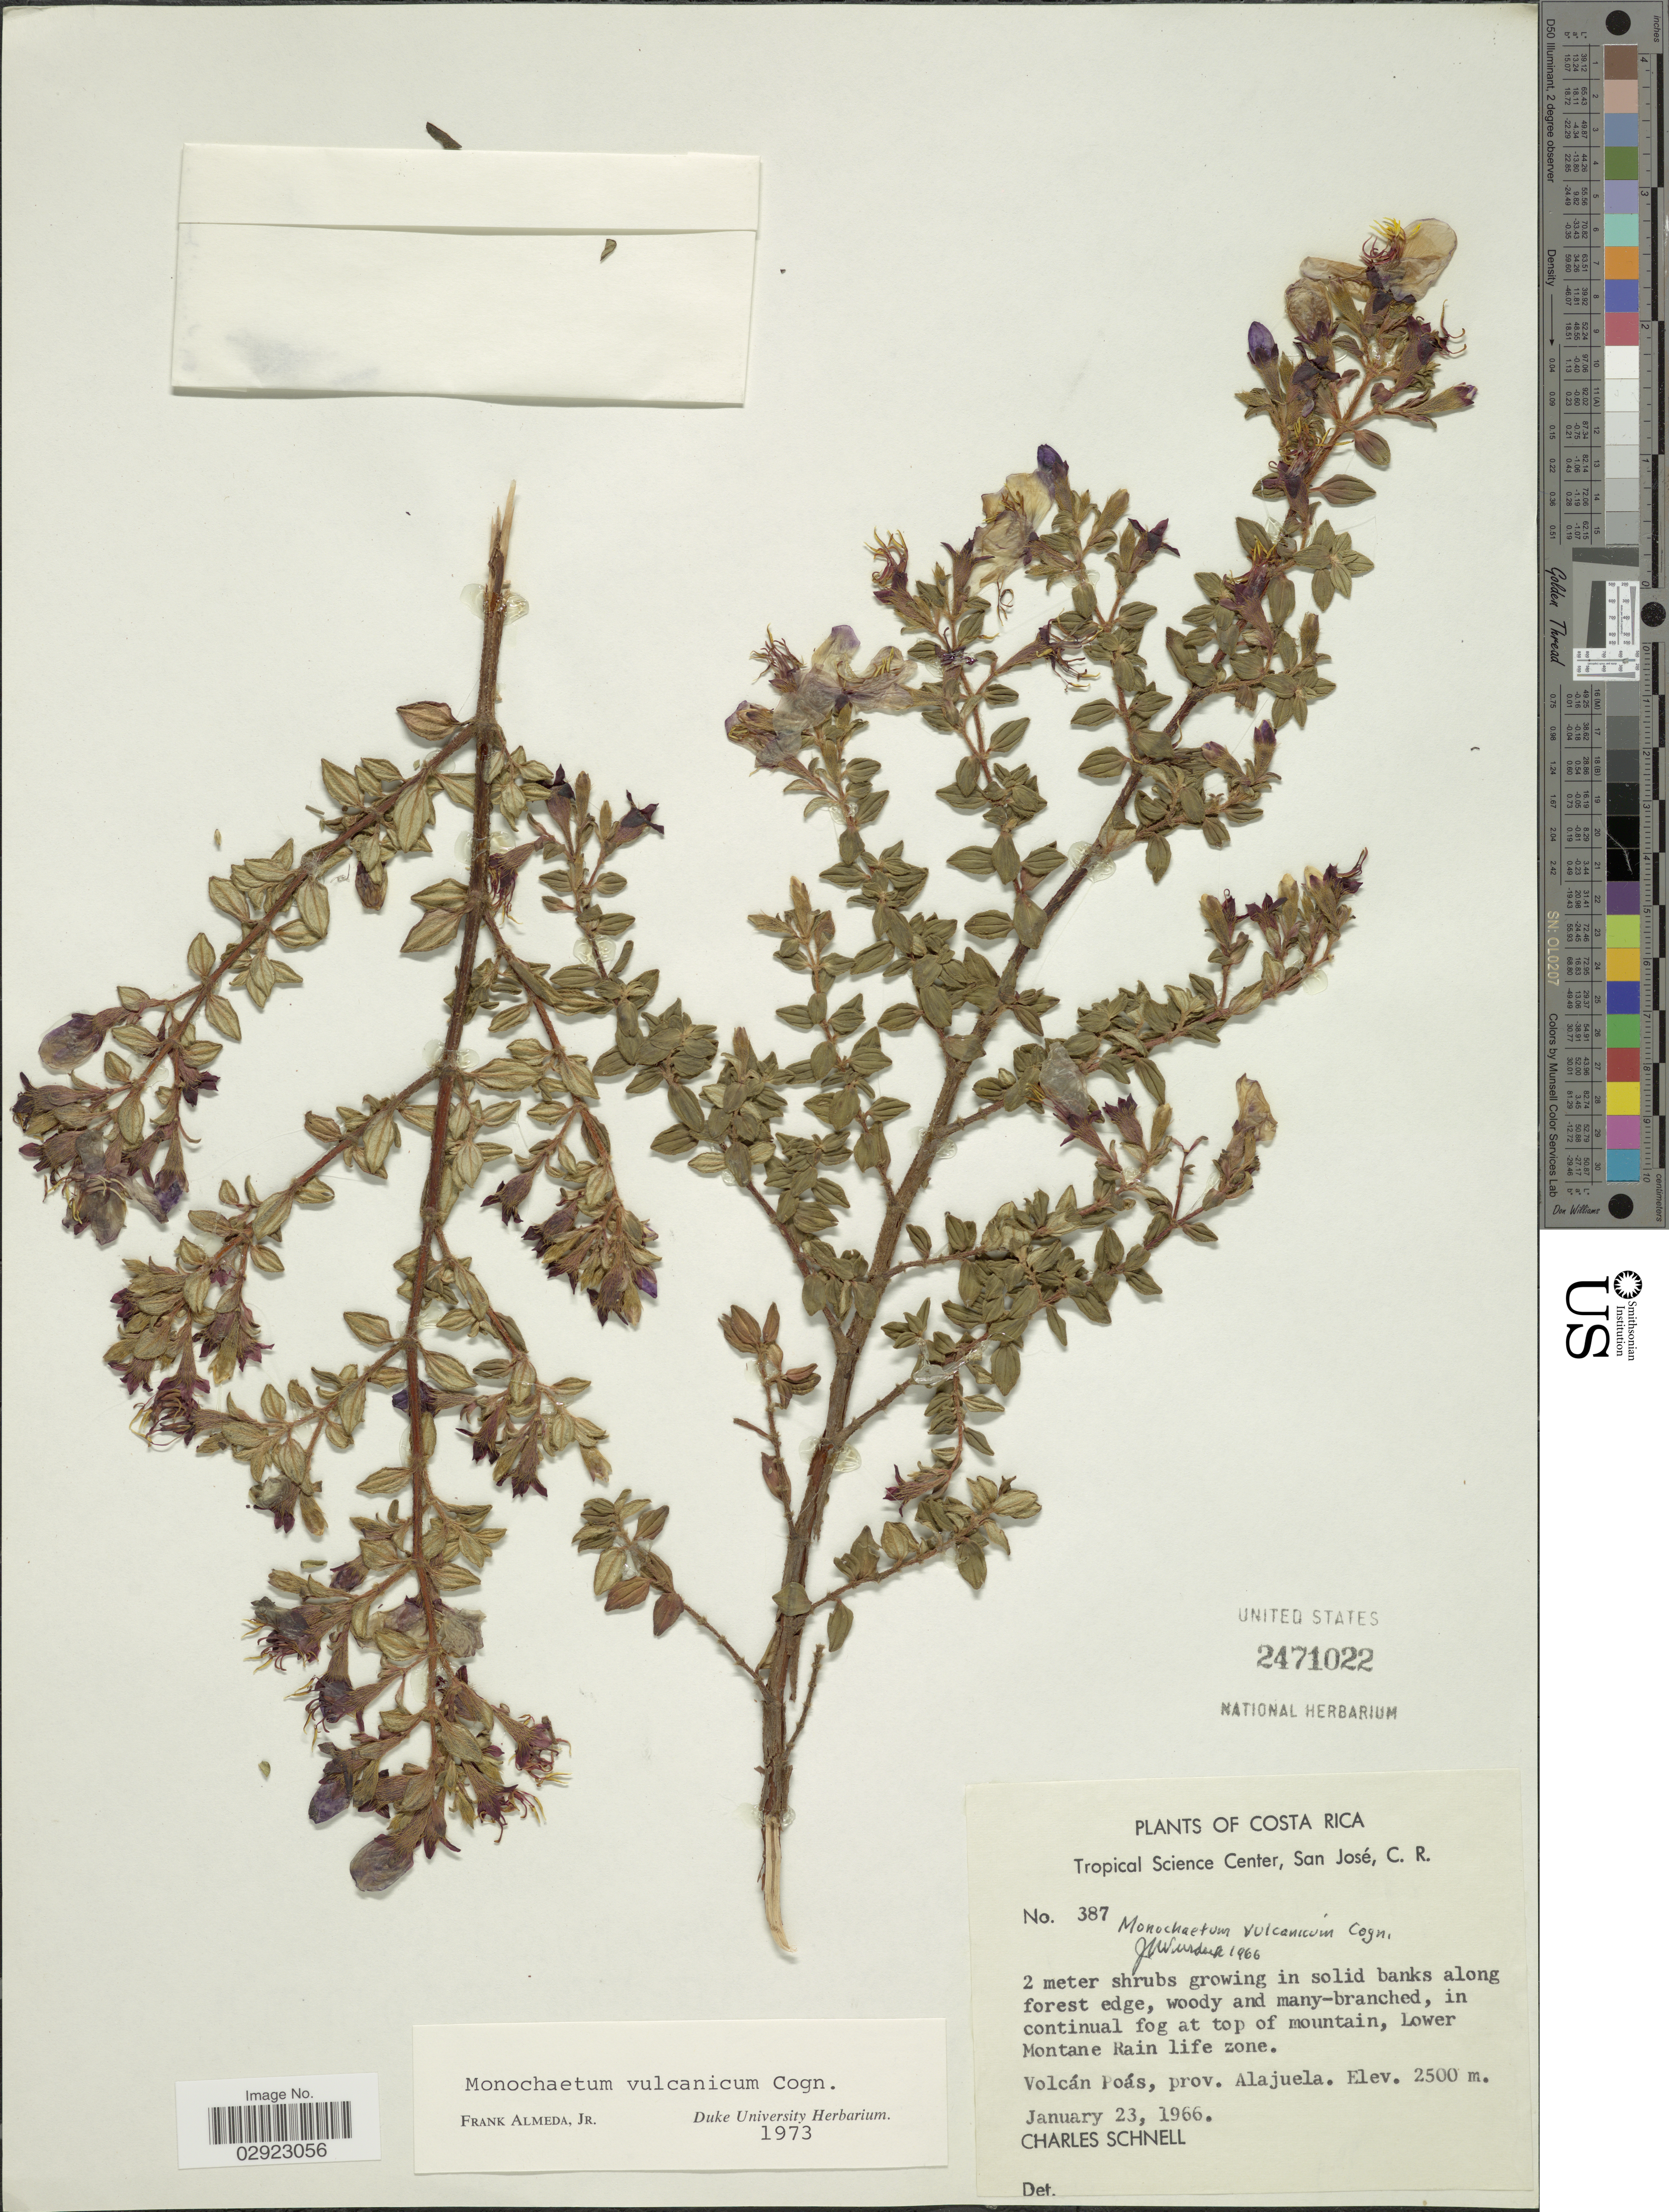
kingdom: Plantae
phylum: Tracheophyta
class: Magnoliopsida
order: Myrtales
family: Melastomataceae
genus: Monochaetum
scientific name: Monochaetum vulcanicum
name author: Cogn.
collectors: C. Schnell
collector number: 387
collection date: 1966-01-23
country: Costa Rica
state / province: Alajuela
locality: In continual fog at top of mountain, Lower Montane Rain life zone. Volcán Poás, prov. Alajuela.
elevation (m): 2500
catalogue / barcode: US 2471022